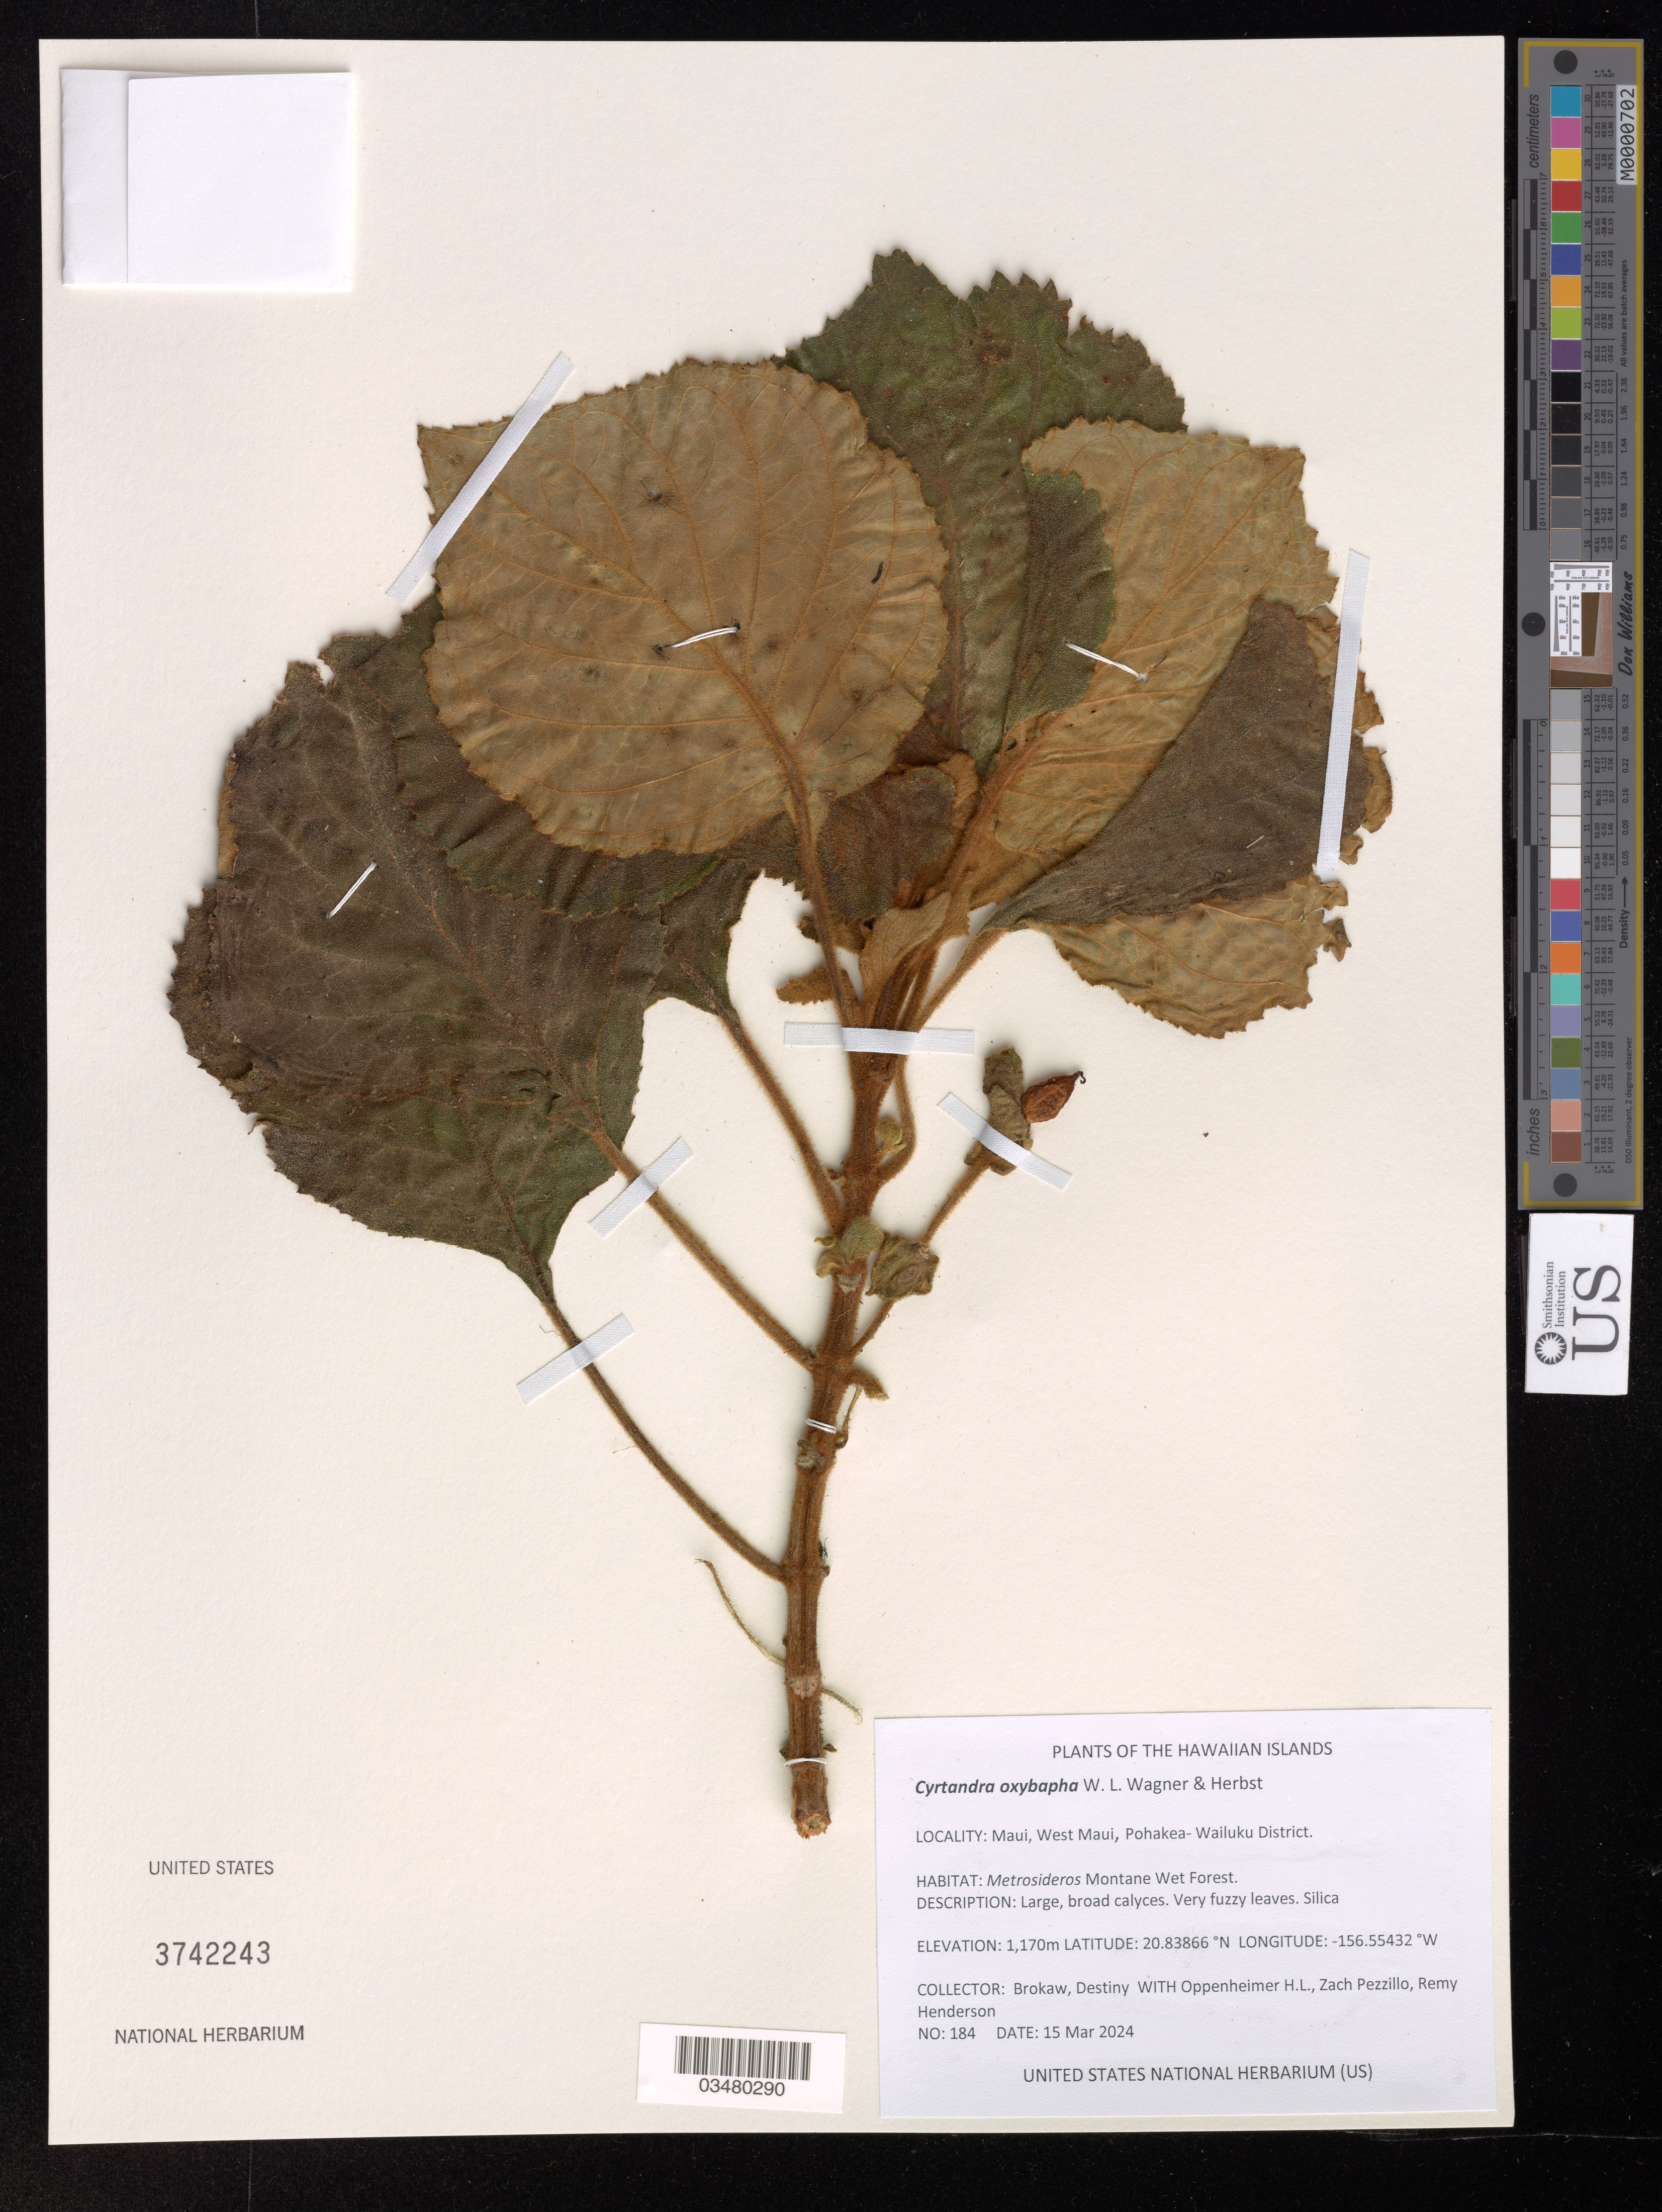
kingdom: Plantae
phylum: Tracheophyta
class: Magnoliopsida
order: Lamiales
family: Gesneriaceae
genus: Cyrtandra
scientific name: Cyrtandra oxybapha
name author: W.L. Wagner & D.R. Herbst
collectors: H. L. Oppenheimer, Z. Pezzillo & R. Henderson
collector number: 184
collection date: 2024-03-15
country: United States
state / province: Hawaii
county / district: Maui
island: Maui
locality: West Maui, Pohakea-Wailuku District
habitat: Montane wet forest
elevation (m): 1170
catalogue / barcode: US 3742243